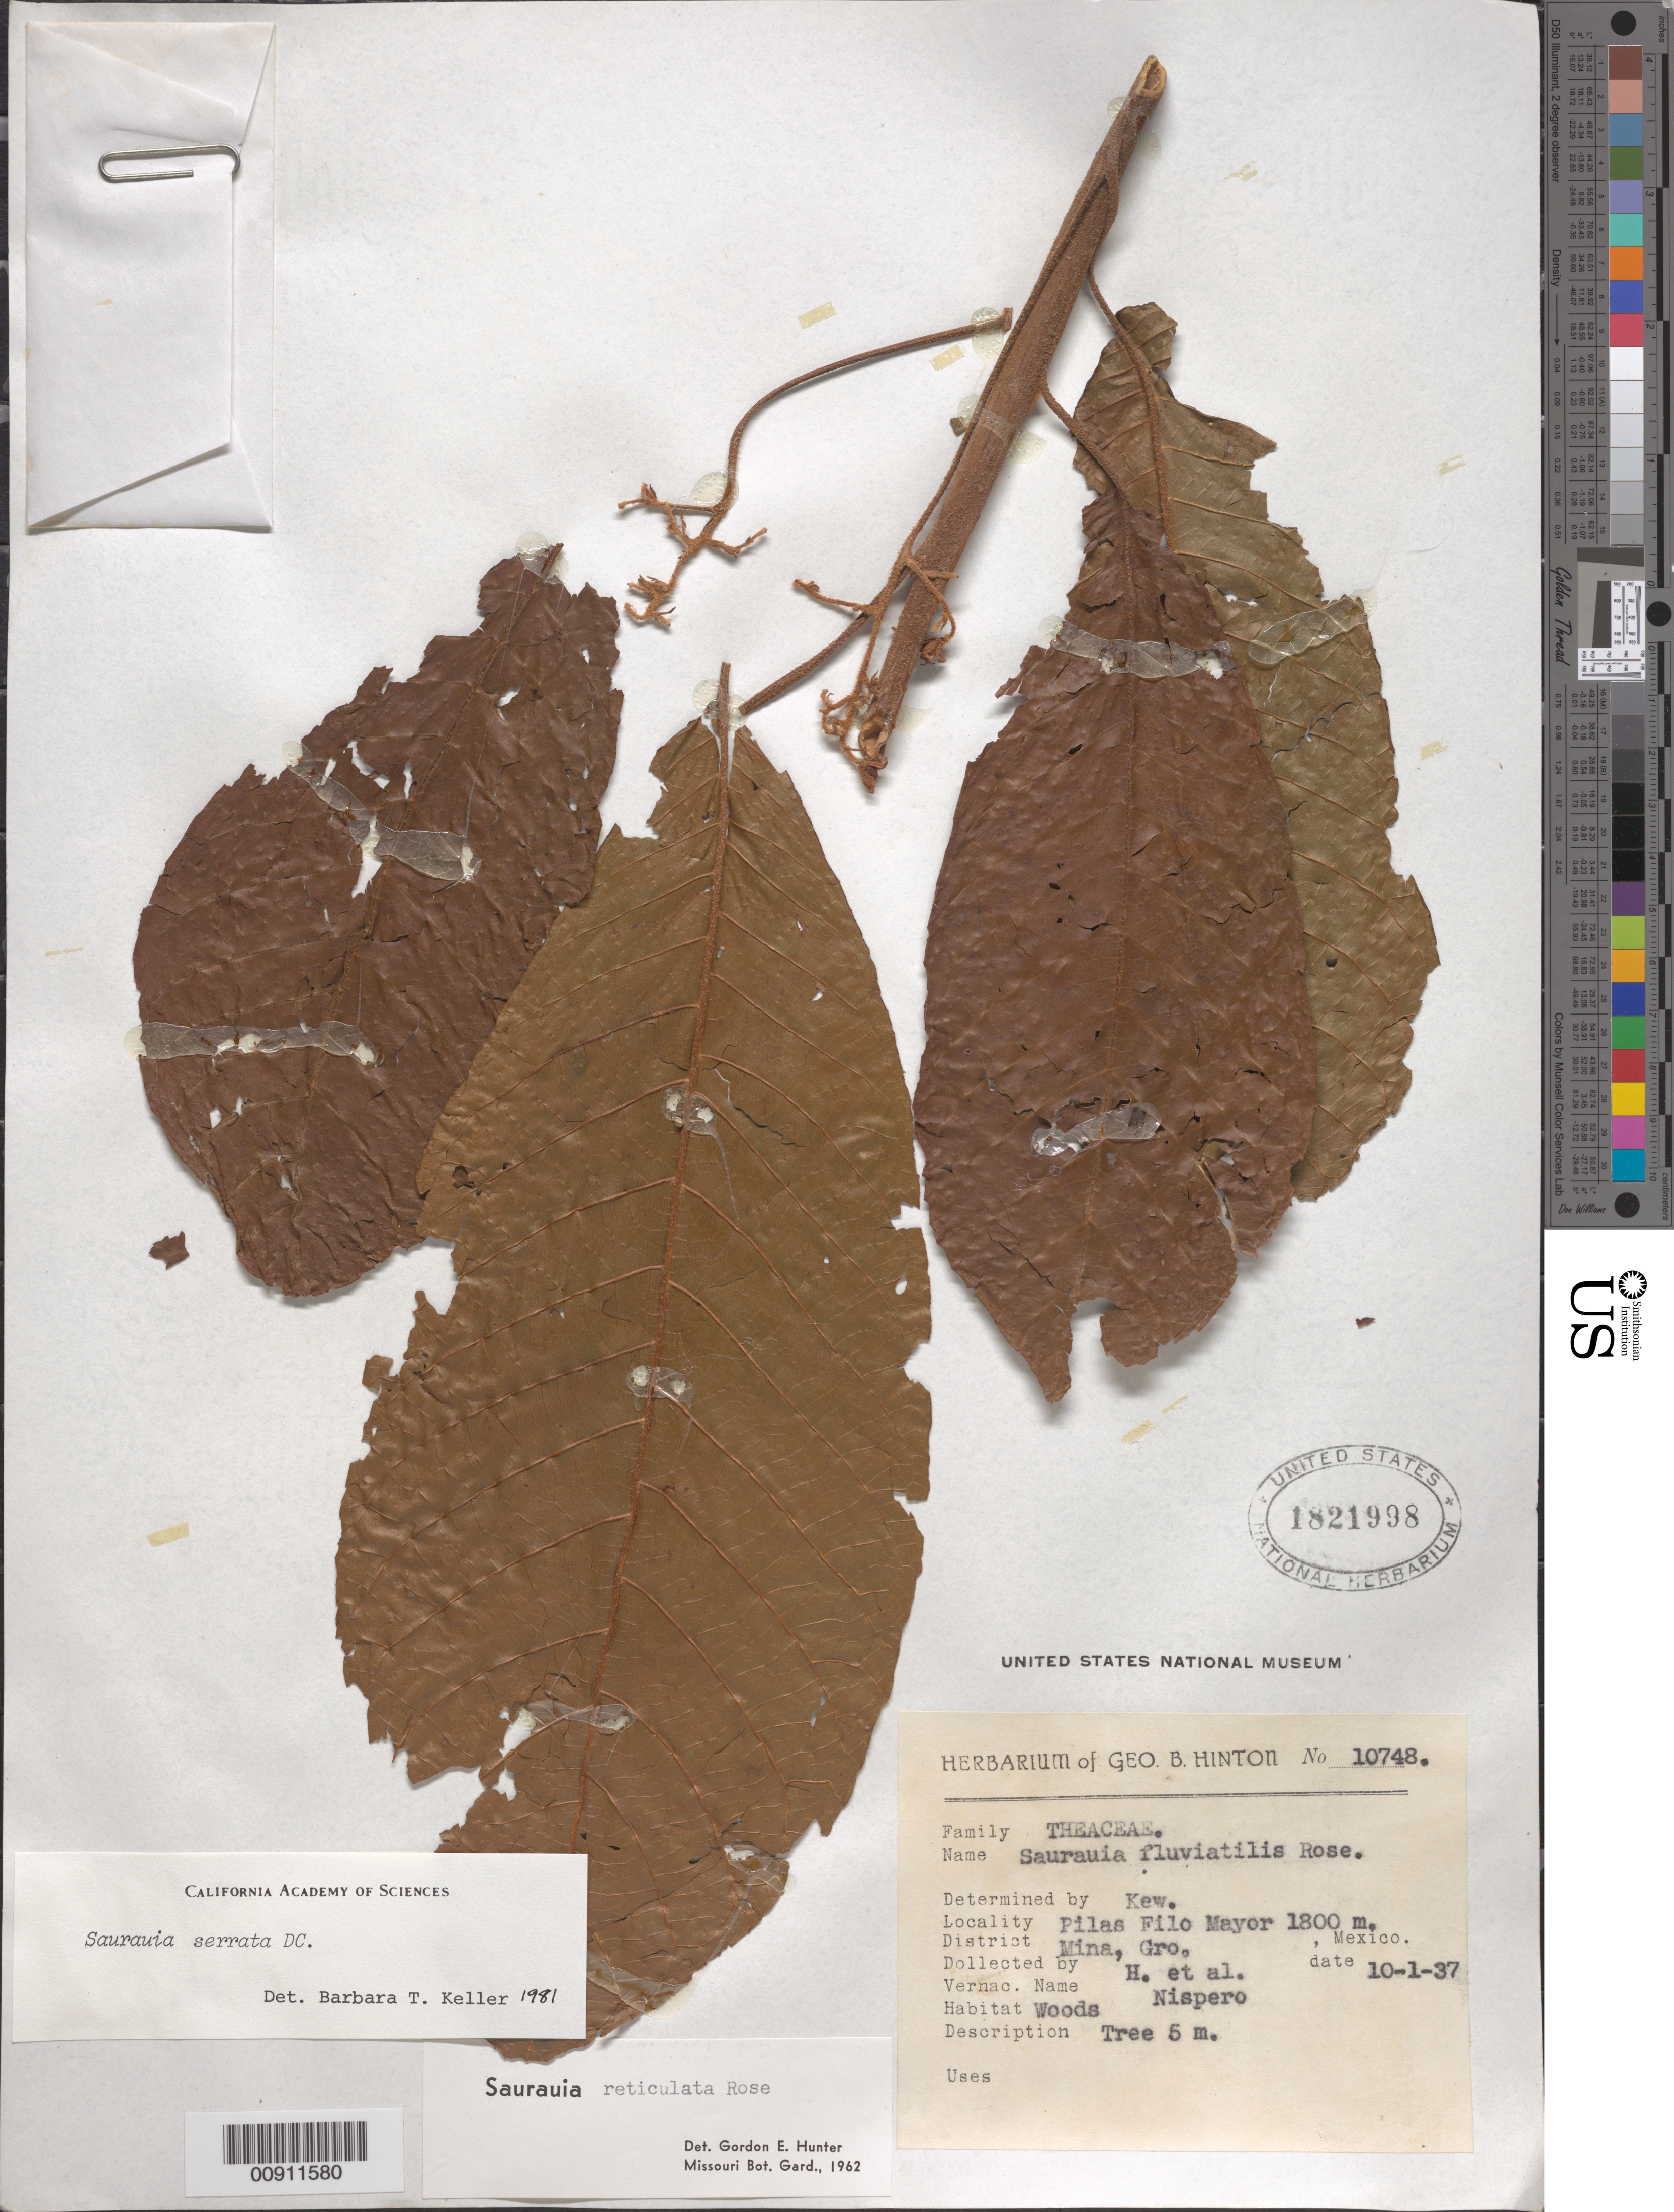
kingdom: Plantae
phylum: Tracheophyta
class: Magnoliopsida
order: Ericales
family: Actinidiaceae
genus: Saurauia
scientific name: Saurauia serrata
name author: DC.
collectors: G. B. Hinton & et al.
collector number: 10748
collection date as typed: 01 Oct 1937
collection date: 1937-10-01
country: Mexico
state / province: Guerrero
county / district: Mina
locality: Pilas Filo Mayor, District Mina, Guerrero.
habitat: Woods.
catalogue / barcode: US 1821998